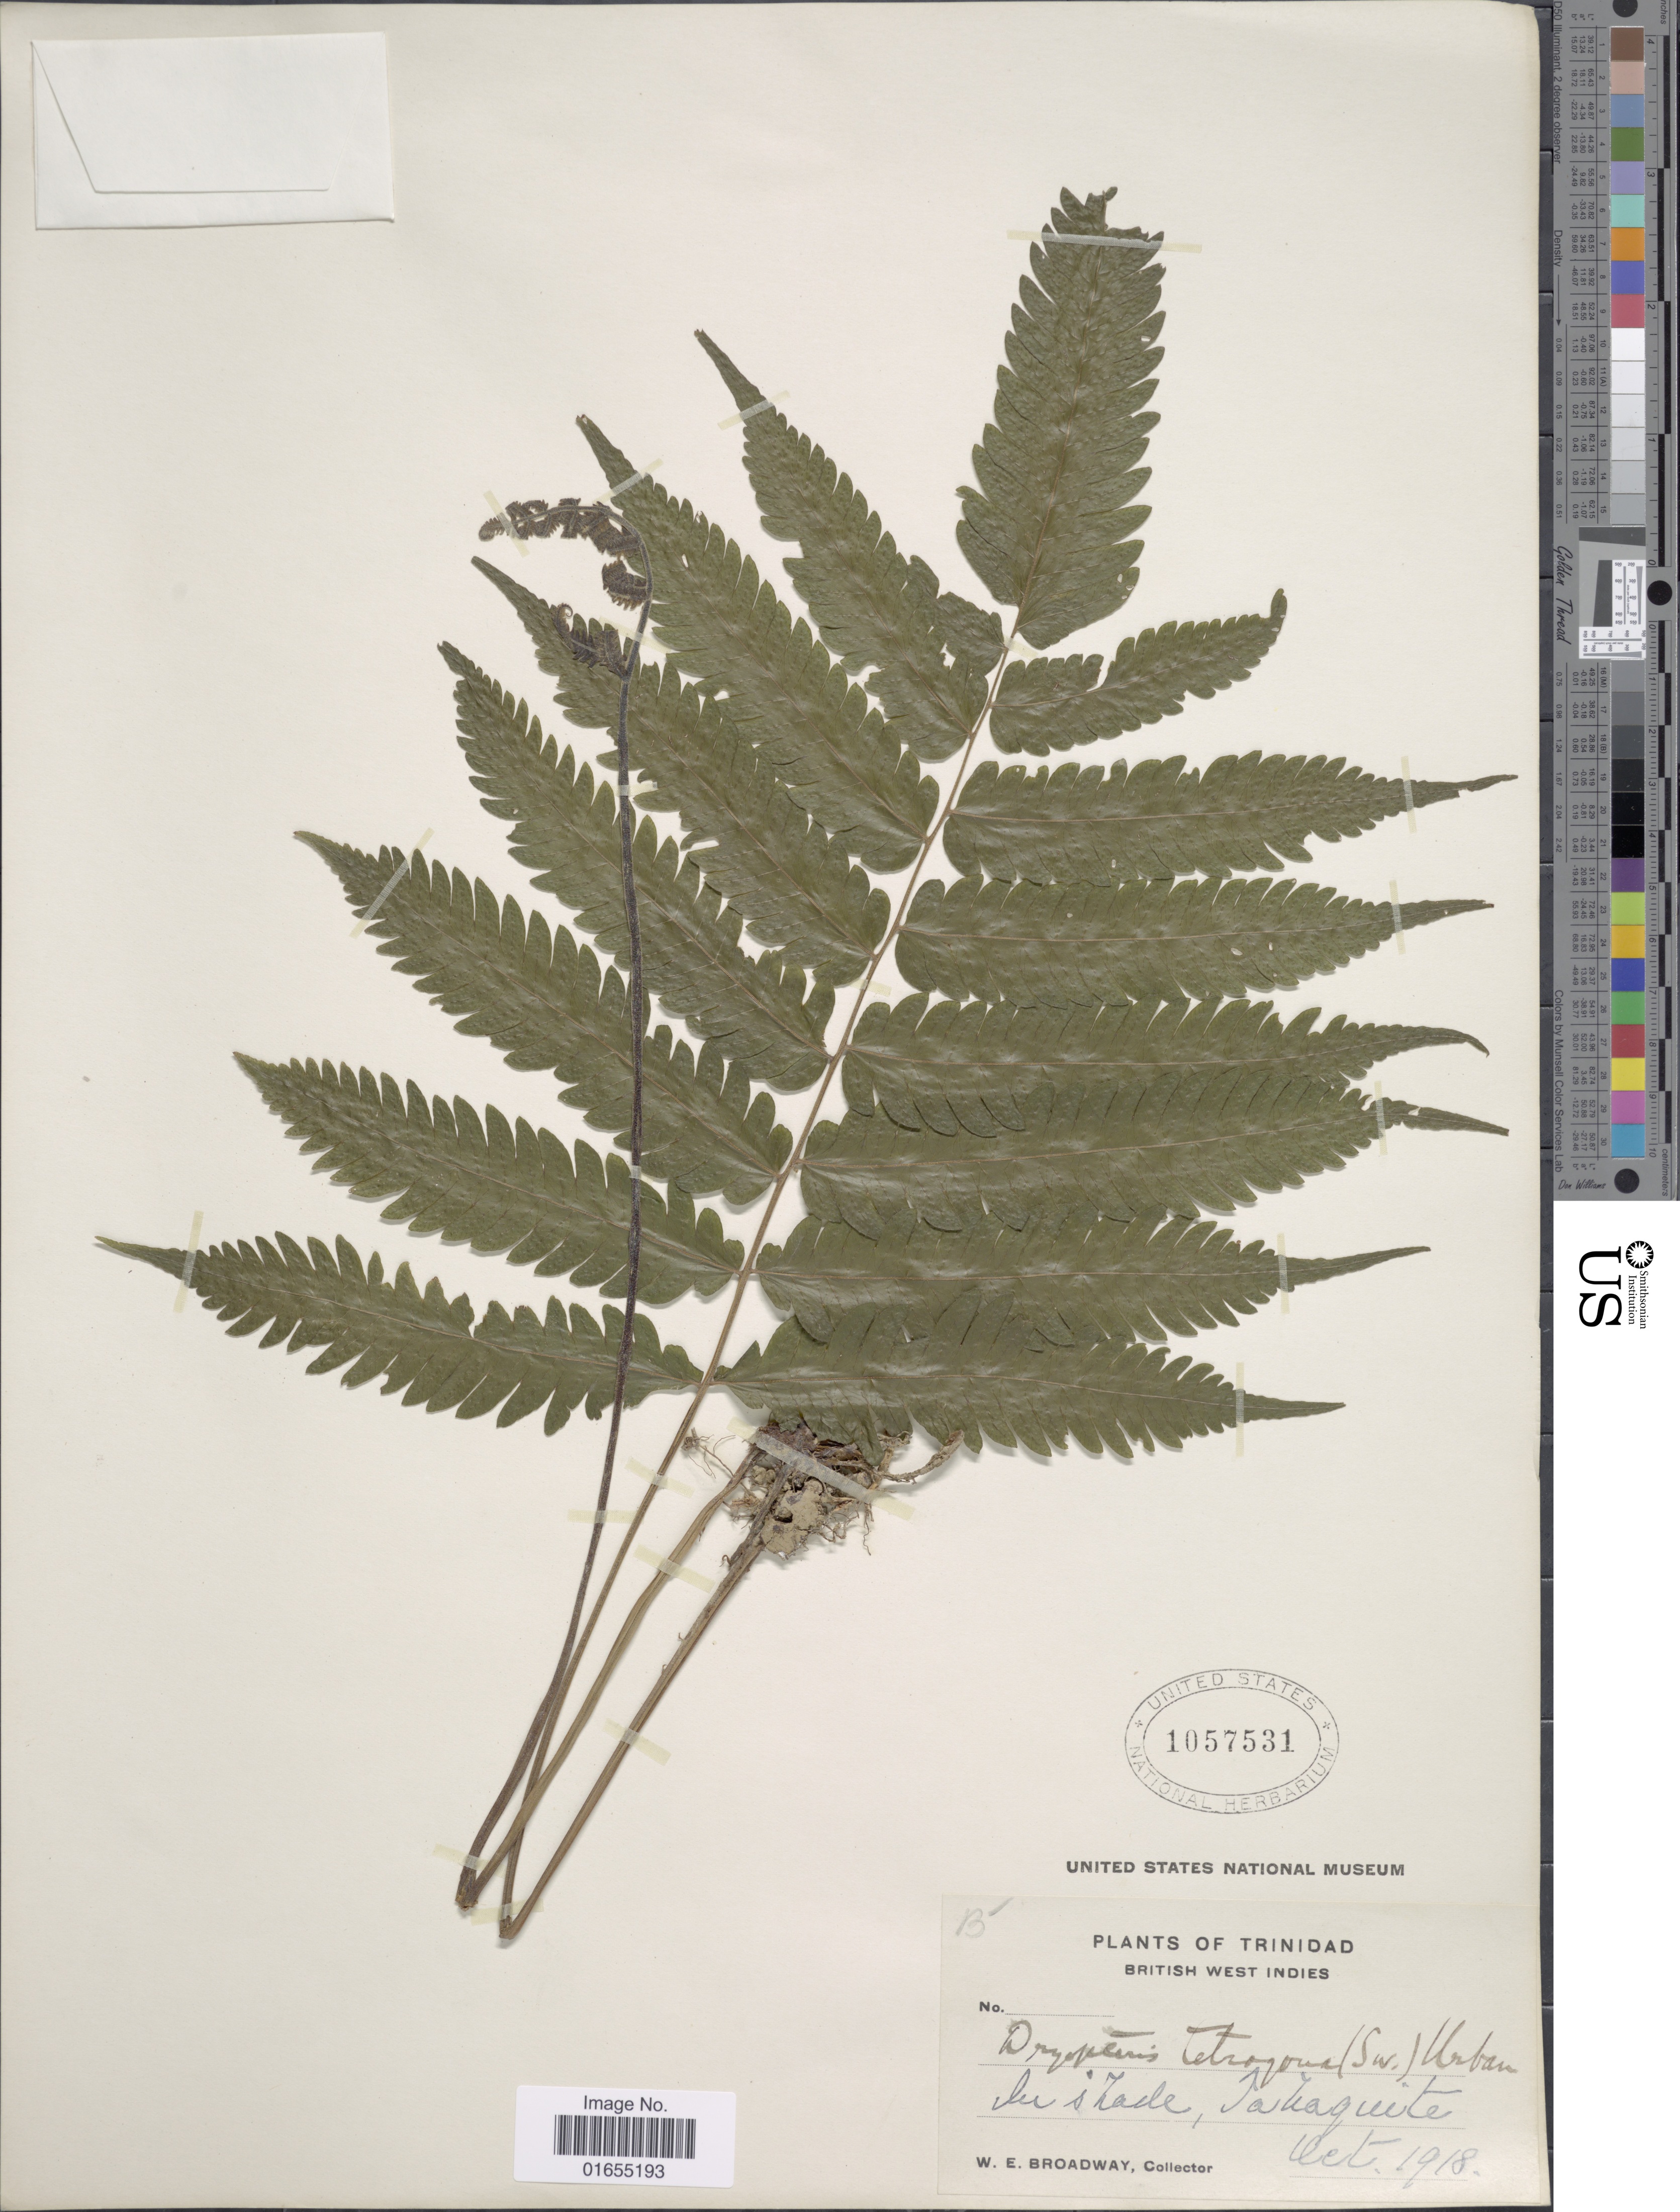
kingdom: Plantae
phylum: Tracheophyta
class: Polypodiopsida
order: Polypodiales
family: Thelypteridaceae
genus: Goniopteris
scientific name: Goniopteris subtetragona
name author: (Link) Vareschi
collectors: W. E. Broadway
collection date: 1918-10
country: Trinidad and Tobago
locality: Trinidad, British West Indies. In shade. Tabaquite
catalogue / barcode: US 1057531